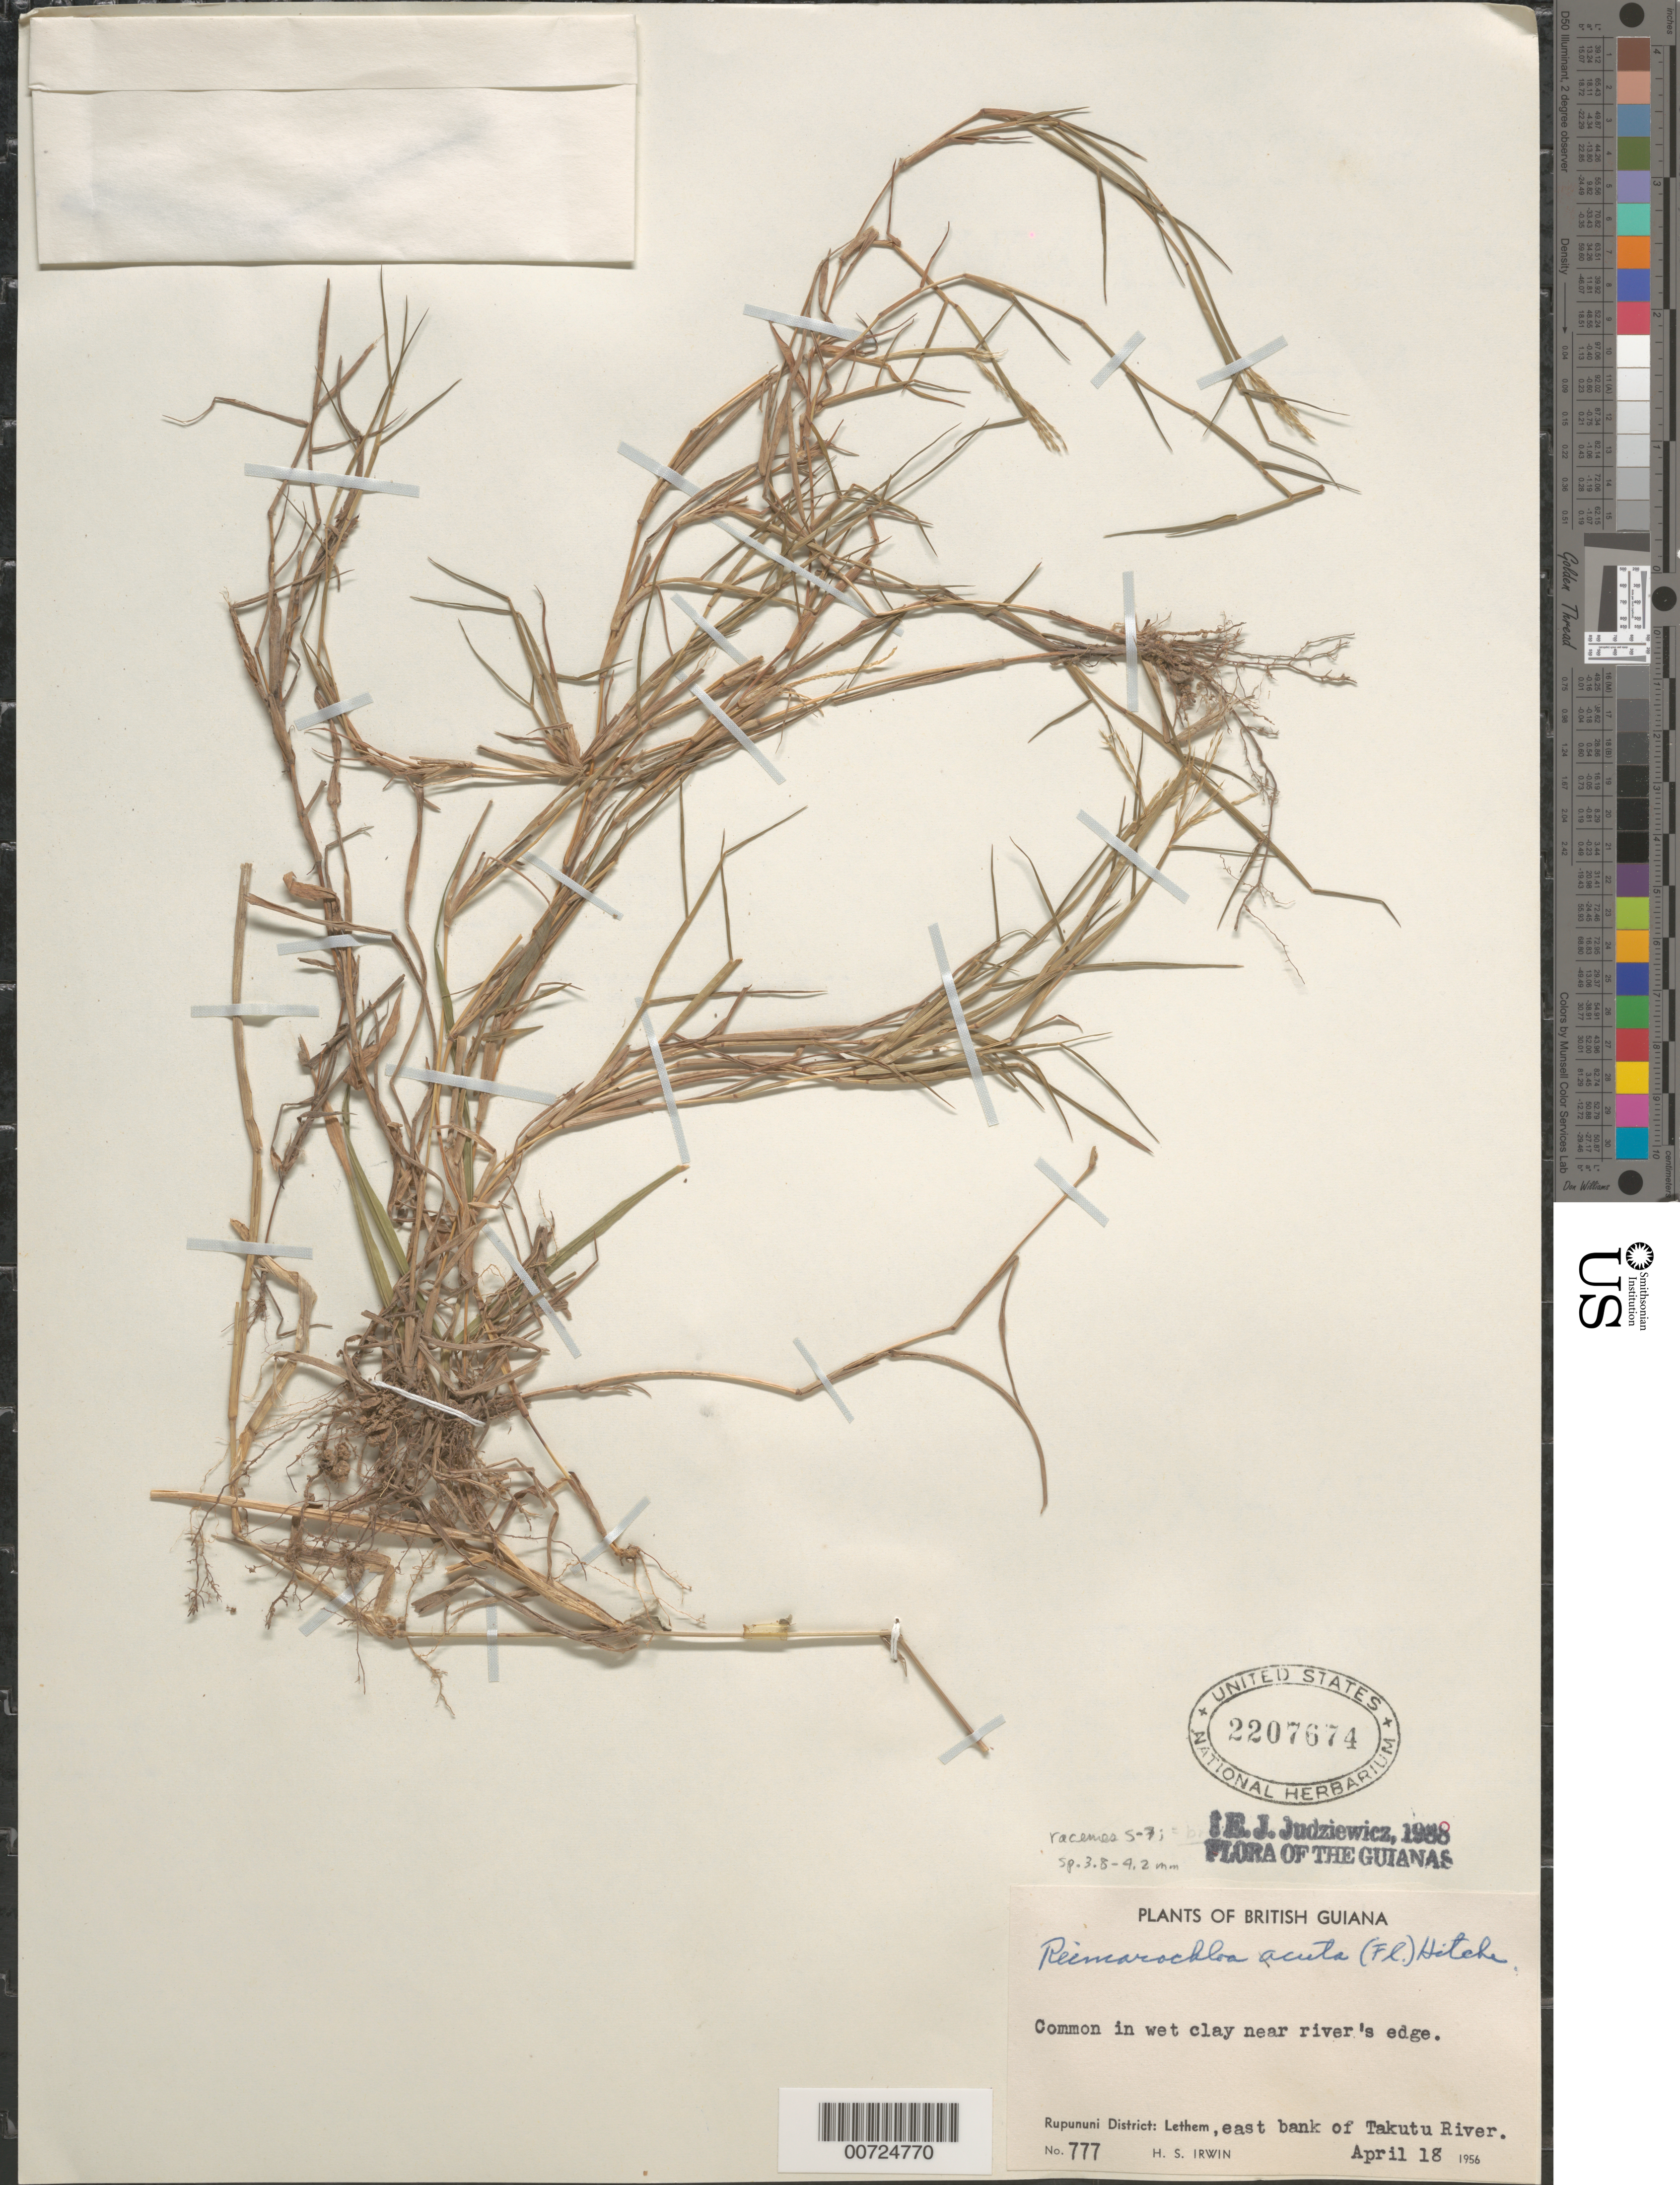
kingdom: Plantae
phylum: Tracheophyta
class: Liliopsida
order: Poales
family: Poaceae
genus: Reimarochloa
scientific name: Reimarochloa acuta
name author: (Flüggé) Hitchc.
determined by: Judziewicz, E. J.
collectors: H. Irwin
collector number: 777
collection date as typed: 18-Apr-56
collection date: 1956-04-18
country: Guyana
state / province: U. Takutu-U. Essequibo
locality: Lethem, E bank of Takutu R., Rupununi Dist.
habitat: Wet clay near river's edge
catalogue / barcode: US 2207674